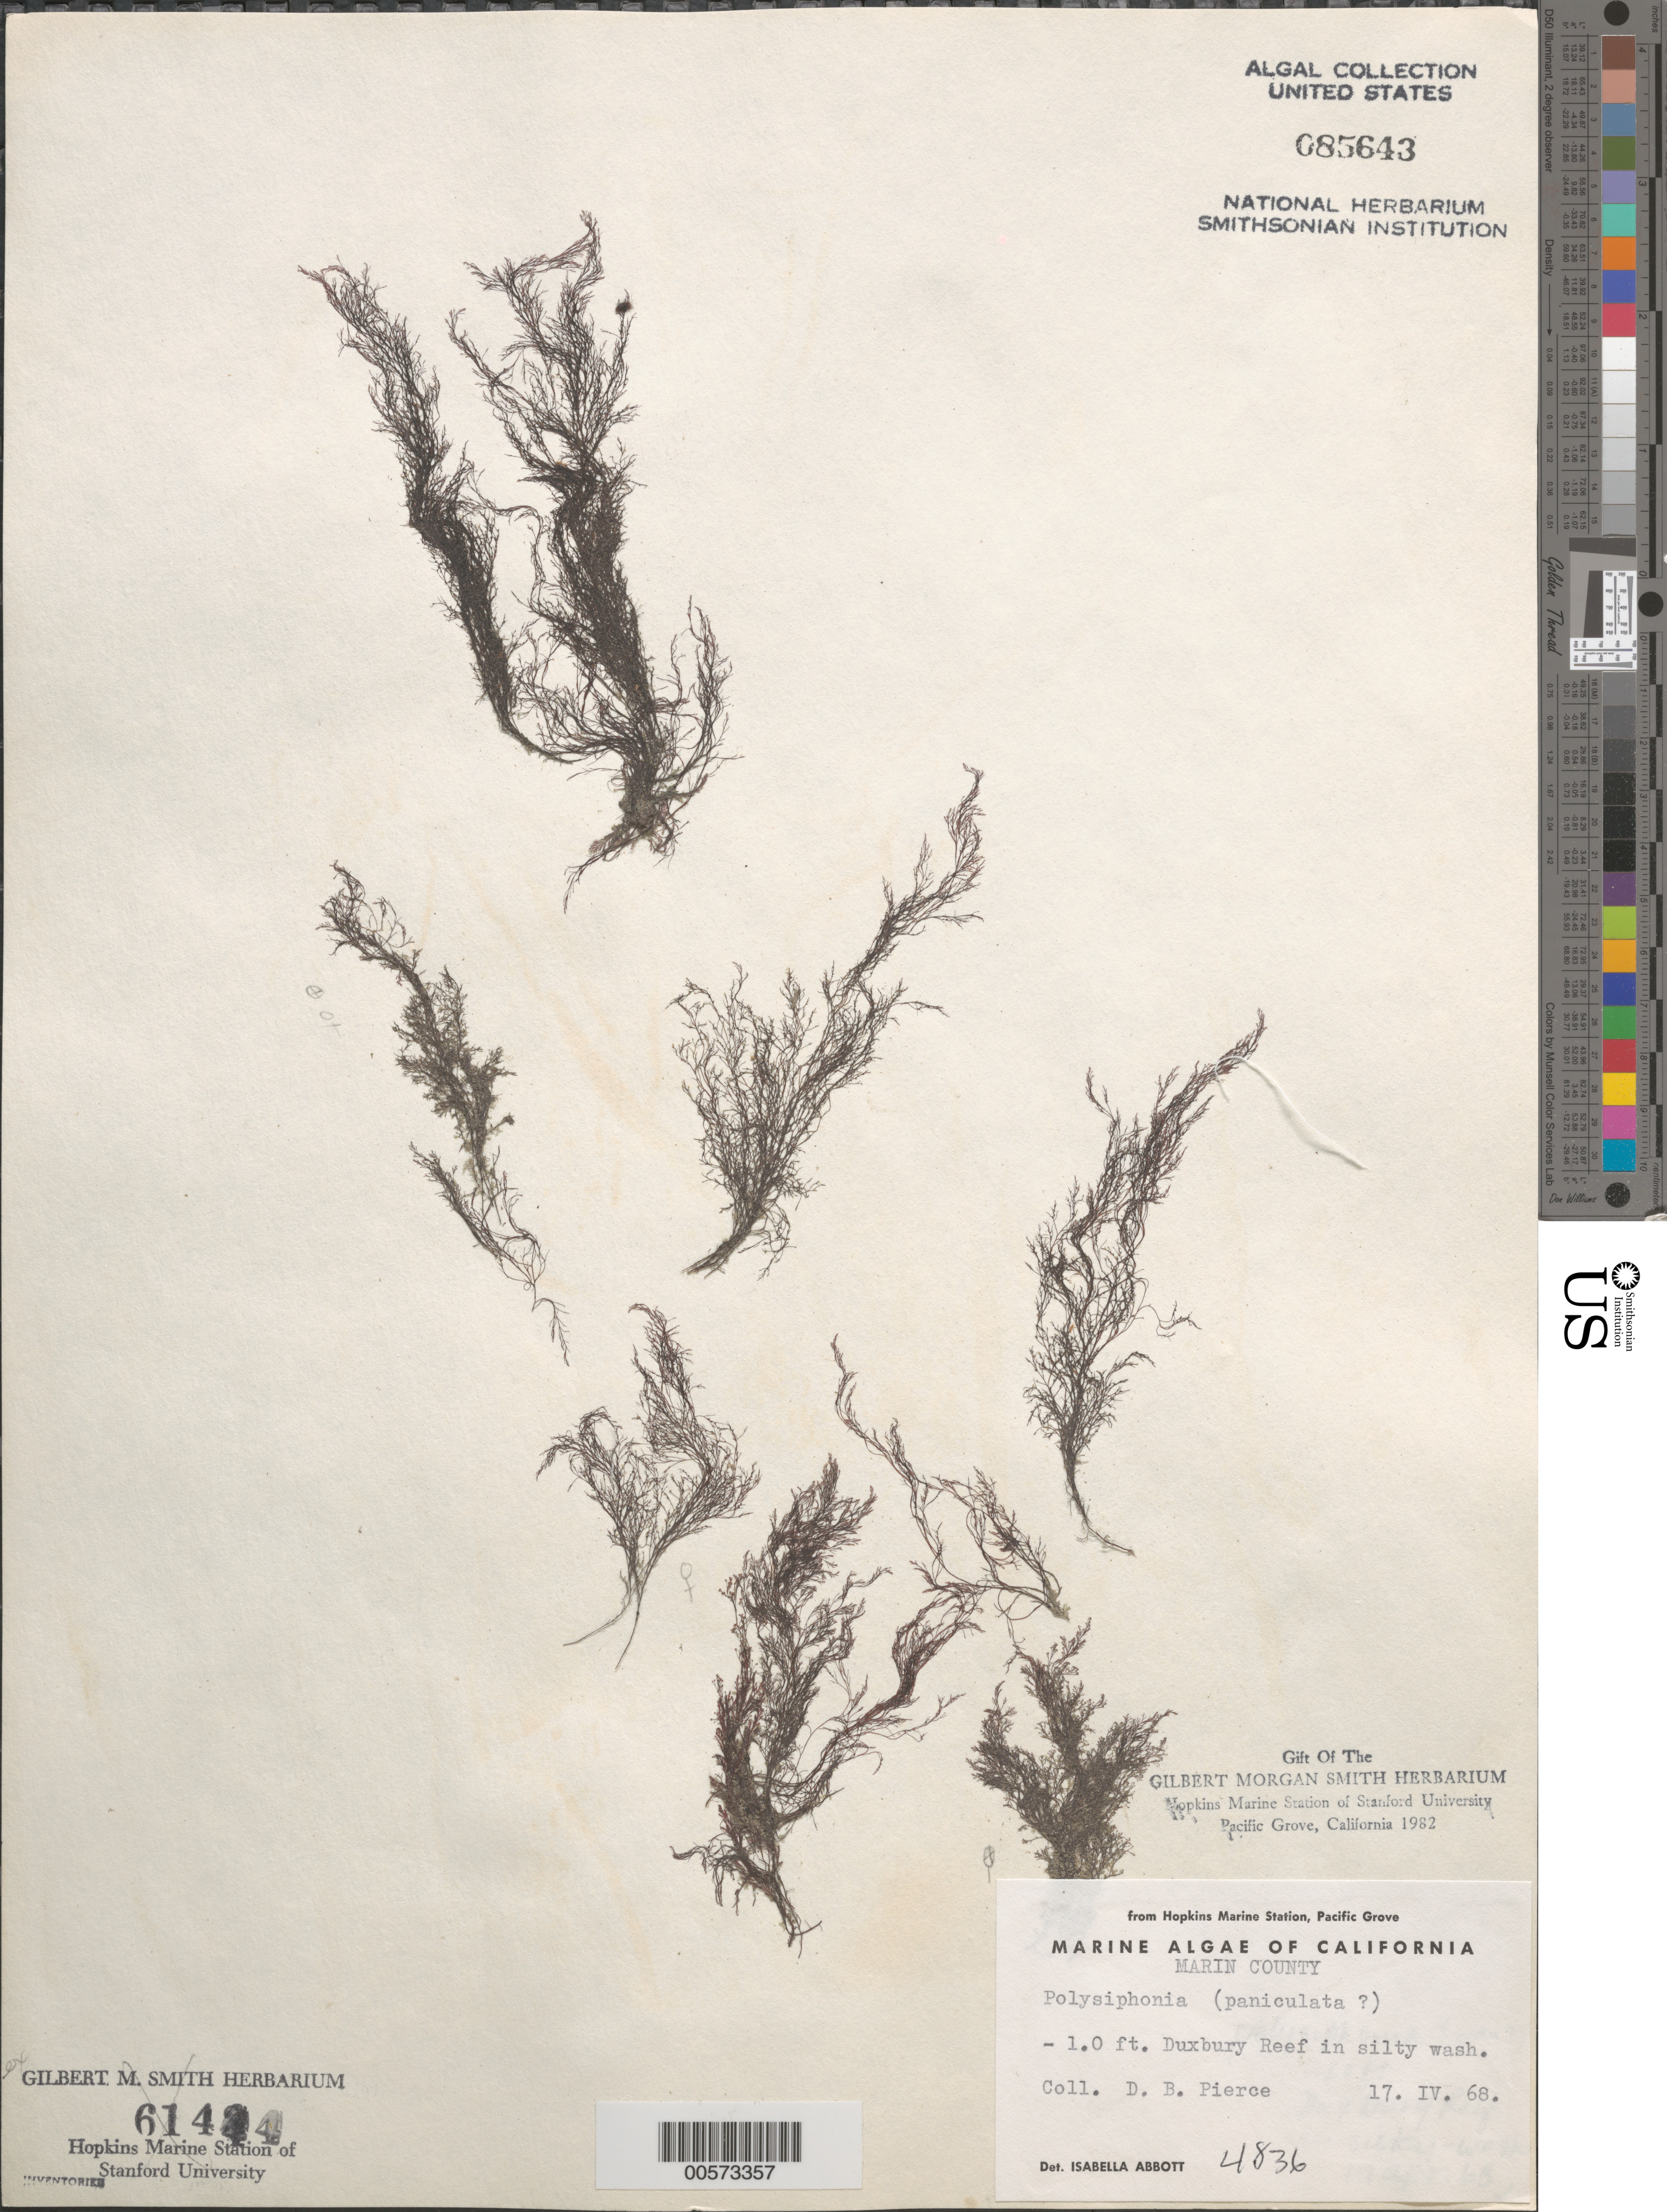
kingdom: Plantae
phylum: Rhodophyta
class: Florideophyceae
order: Ceramiales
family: Rhodomelaceae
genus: Eutrichosiphonia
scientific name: Eutrichosiphonia paniculata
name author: (Mont.) D.E.Bustamante & T.O. Cho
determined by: Algae name updating Project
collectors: D. Pierce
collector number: IAA 4836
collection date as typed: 17 Apr 1968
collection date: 1968-04-17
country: United States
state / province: California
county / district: Marin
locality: Duxbury Reef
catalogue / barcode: US 85643